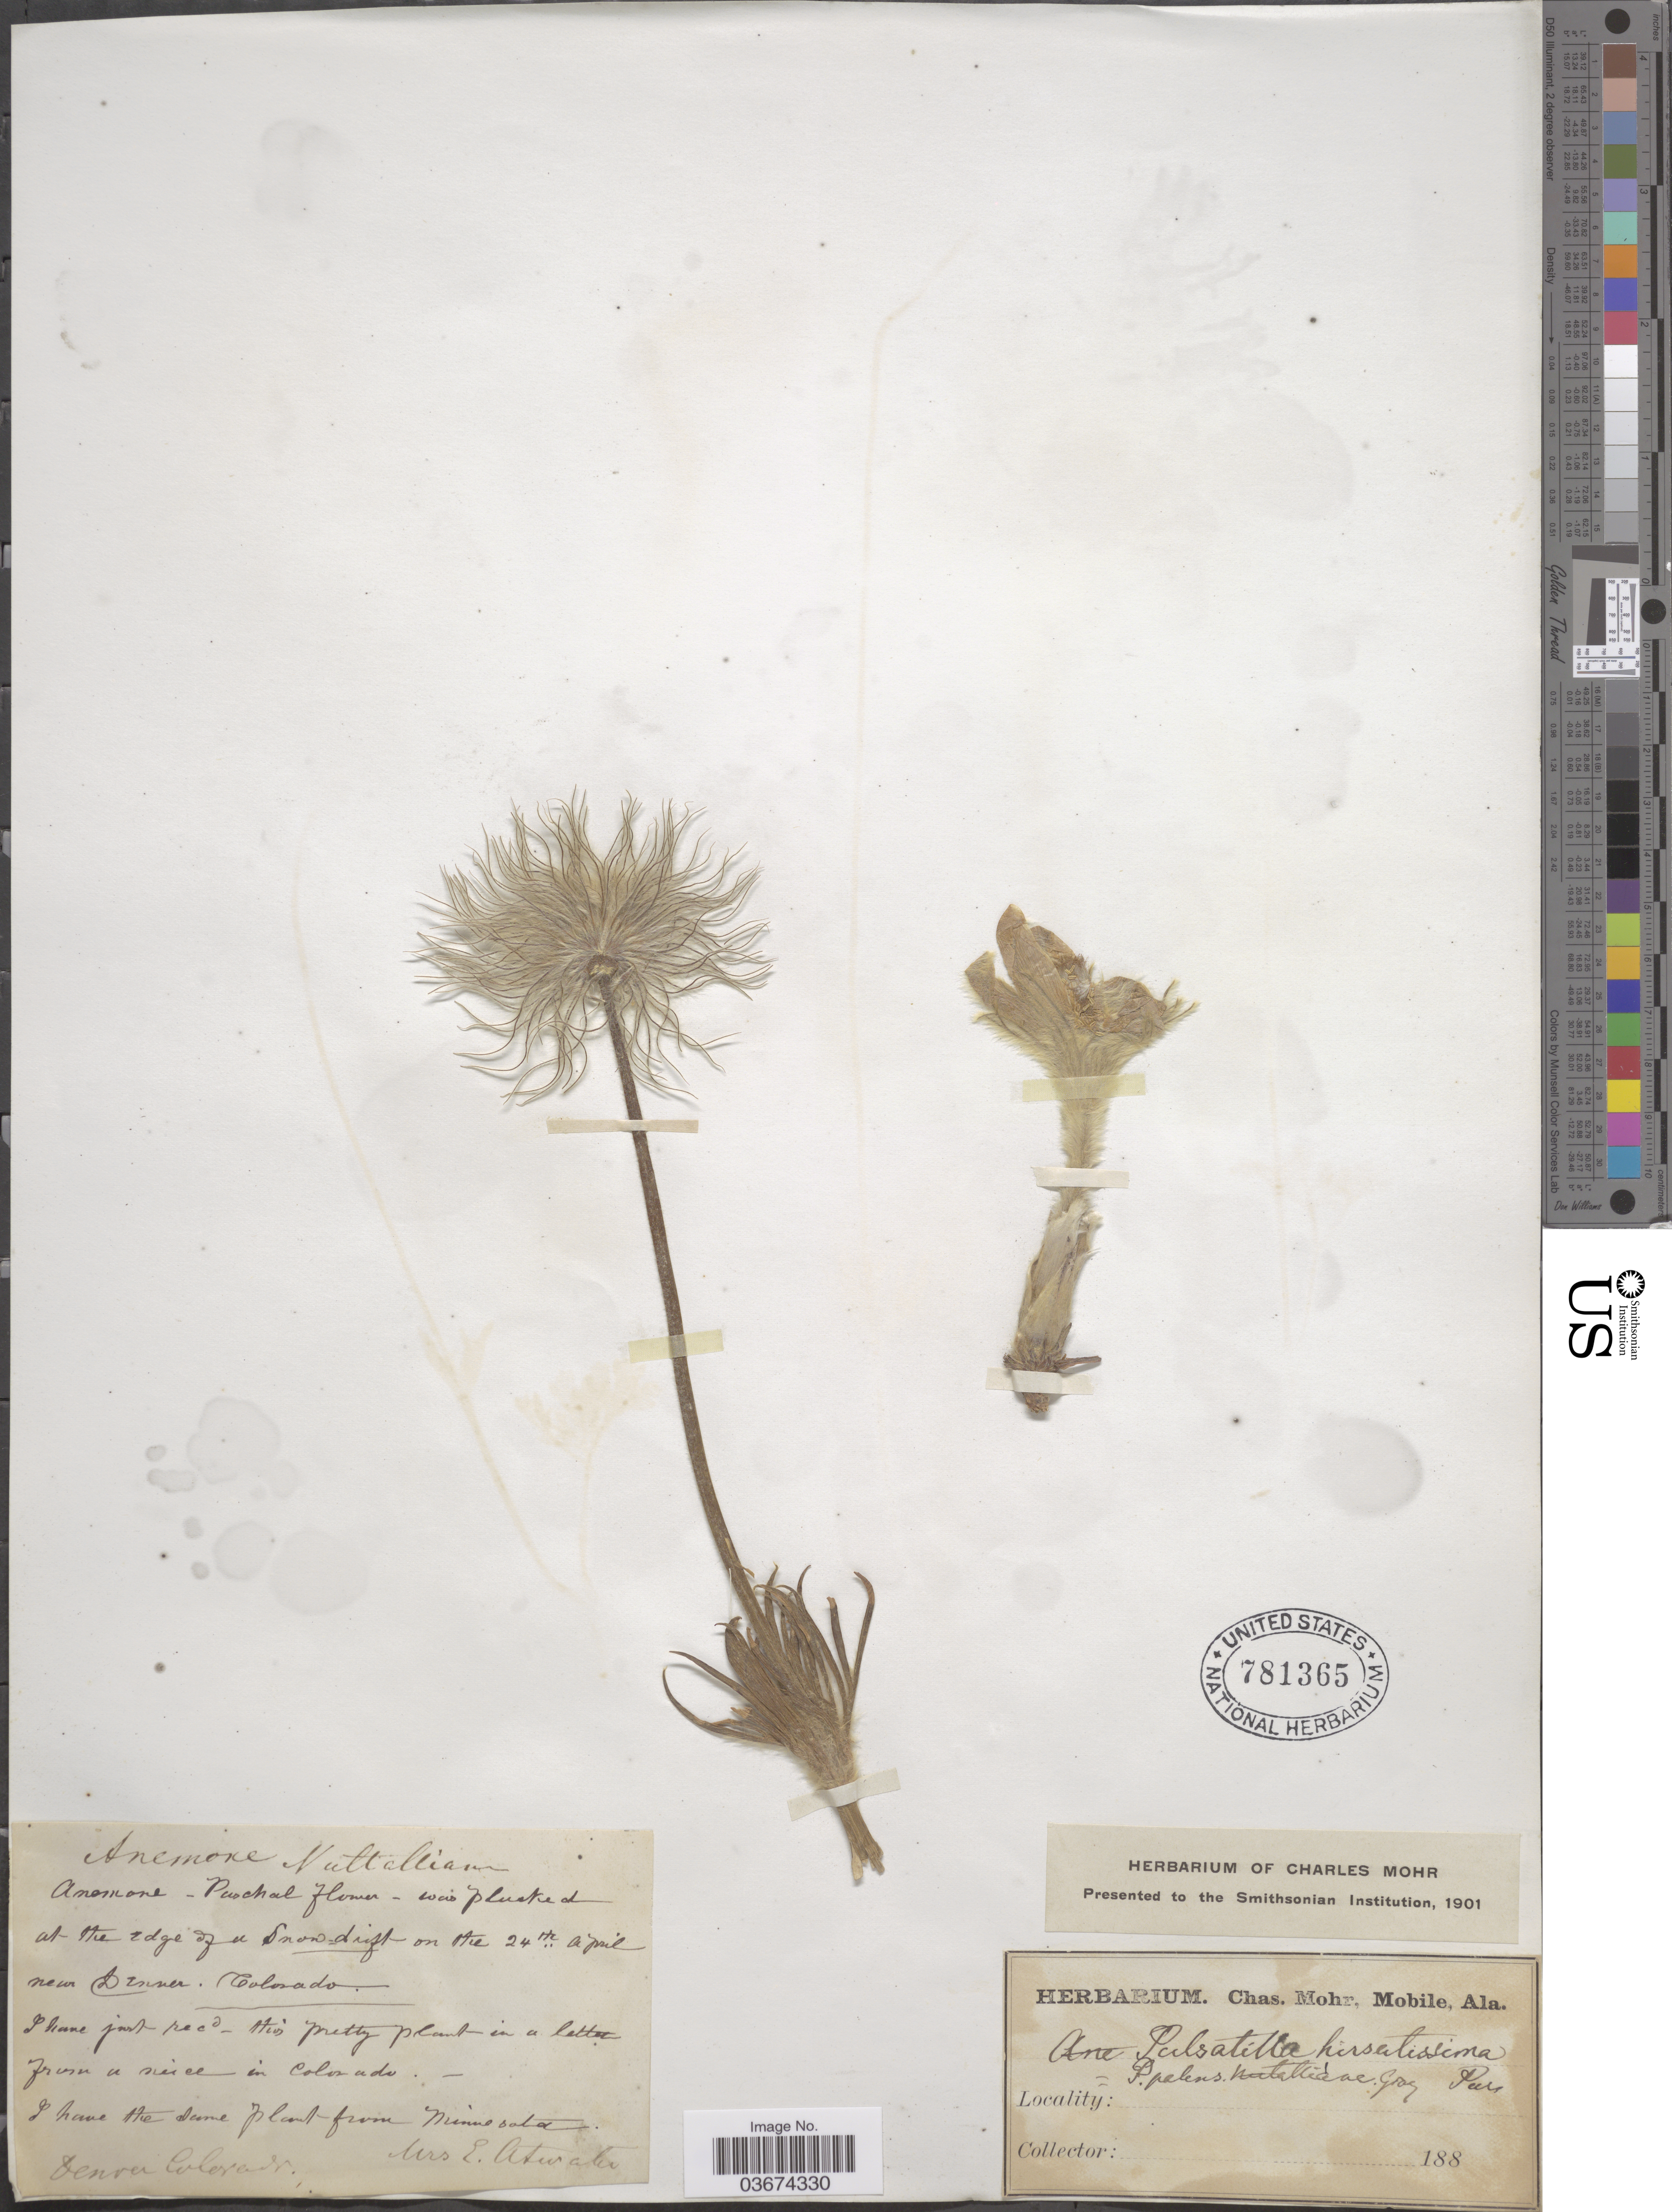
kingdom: Plantae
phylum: Tracheophyta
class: Magnoliopsida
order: Ranunculales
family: Ranunculaceae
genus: Pulsatilla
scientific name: Pulsatilla nuttalliana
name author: (DC.) Bercht. & J. Presl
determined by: Strong, Mark T., (BOT), Smithsonian Institution - National Museum of Natural History (UNITED STATES)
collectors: E. E. Atwater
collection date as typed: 24th April 188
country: United States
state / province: Colorado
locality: At the edge of a Snow-drift. Near Denver. Denver.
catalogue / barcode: US 781365